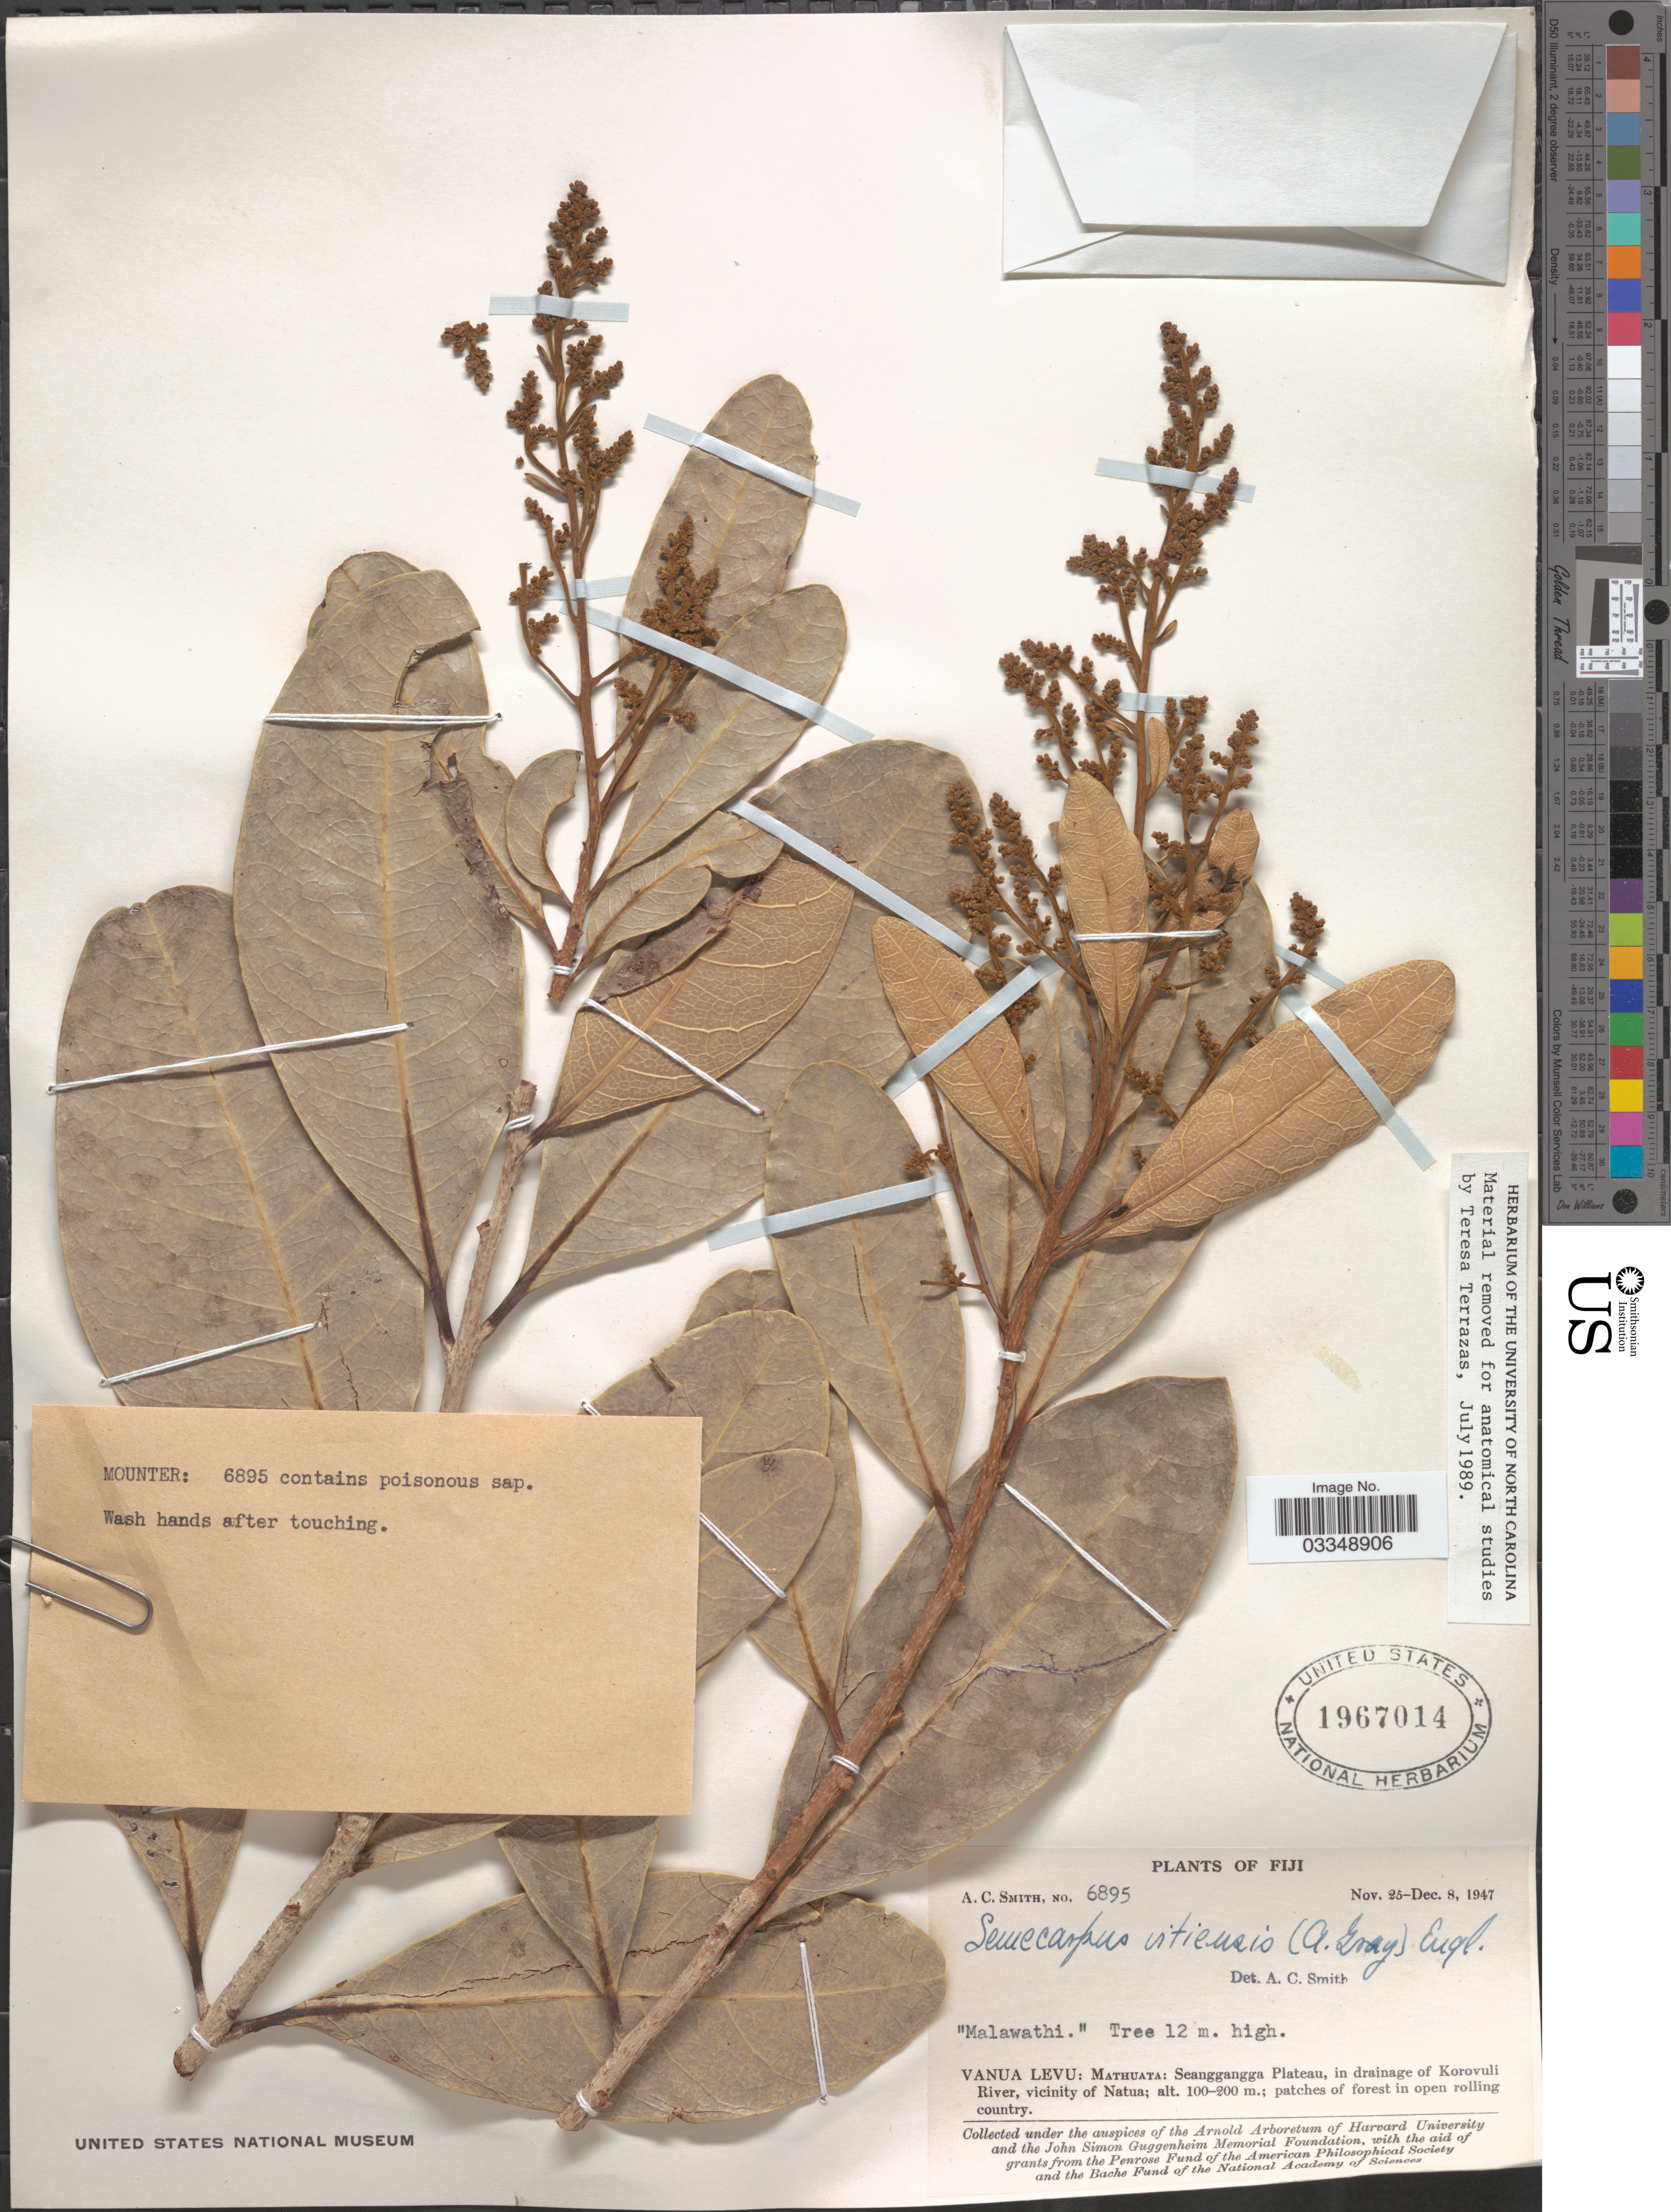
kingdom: Plantae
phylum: Tracheophyta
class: Magnoliopsida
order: Sapindales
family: Anacardiaceae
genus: Semecarpus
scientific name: Semecarpus vitiensis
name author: (A. Gray) Engl.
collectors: A. C. Smith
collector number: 6895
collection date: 1947-11-25/1947-12-08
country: Fiji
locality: Vanua Levu: Mathuata: Seanggangga Plateau, in drainage of Korovuli River, vicinity of Natua; patches of forest in open rolling country.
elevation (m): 100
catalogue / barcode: US 1967014